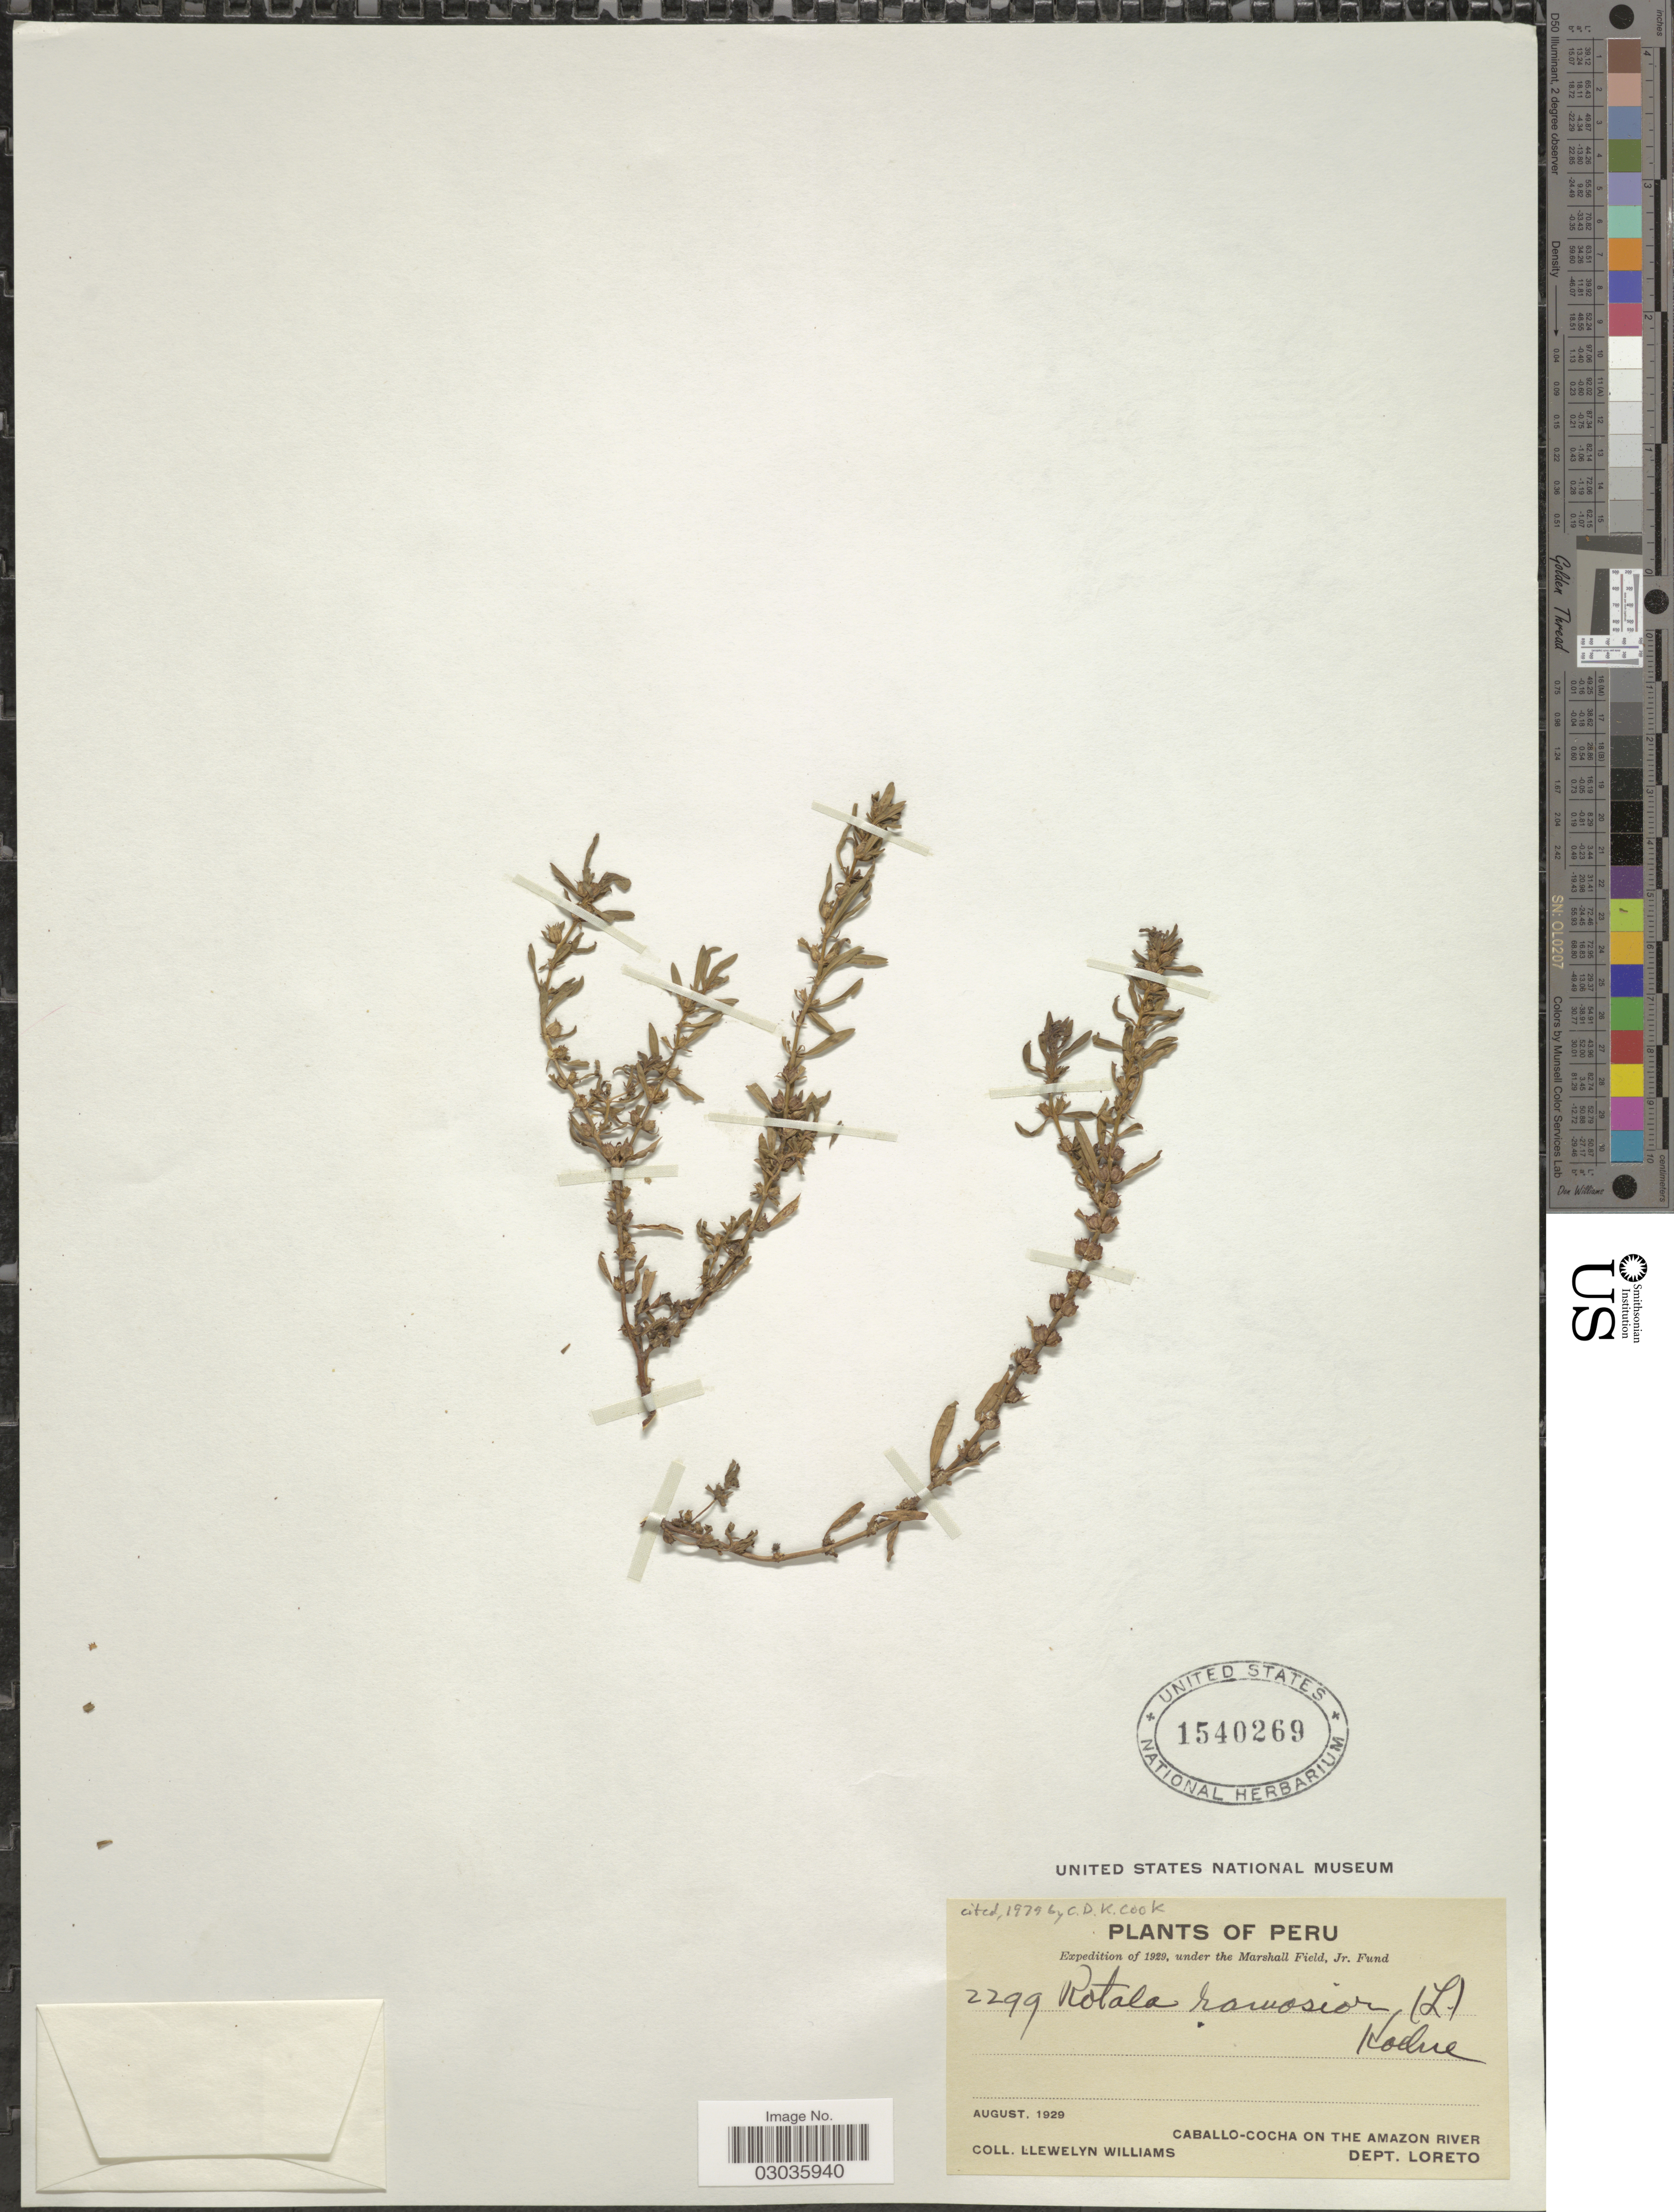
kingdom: Plantae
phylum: Tracheophyta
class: Magnoliopsida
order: Myrtales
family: Lythraceae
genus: Rotala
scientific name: Rotala ramosior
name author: (L.) Koehne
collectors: Ll. Williams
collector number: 2299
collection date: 1929-08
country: Peru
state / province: Loreto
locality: Caballo-Cocha on the Amazon River, Dept. Loreto.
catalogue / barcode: US 1540269